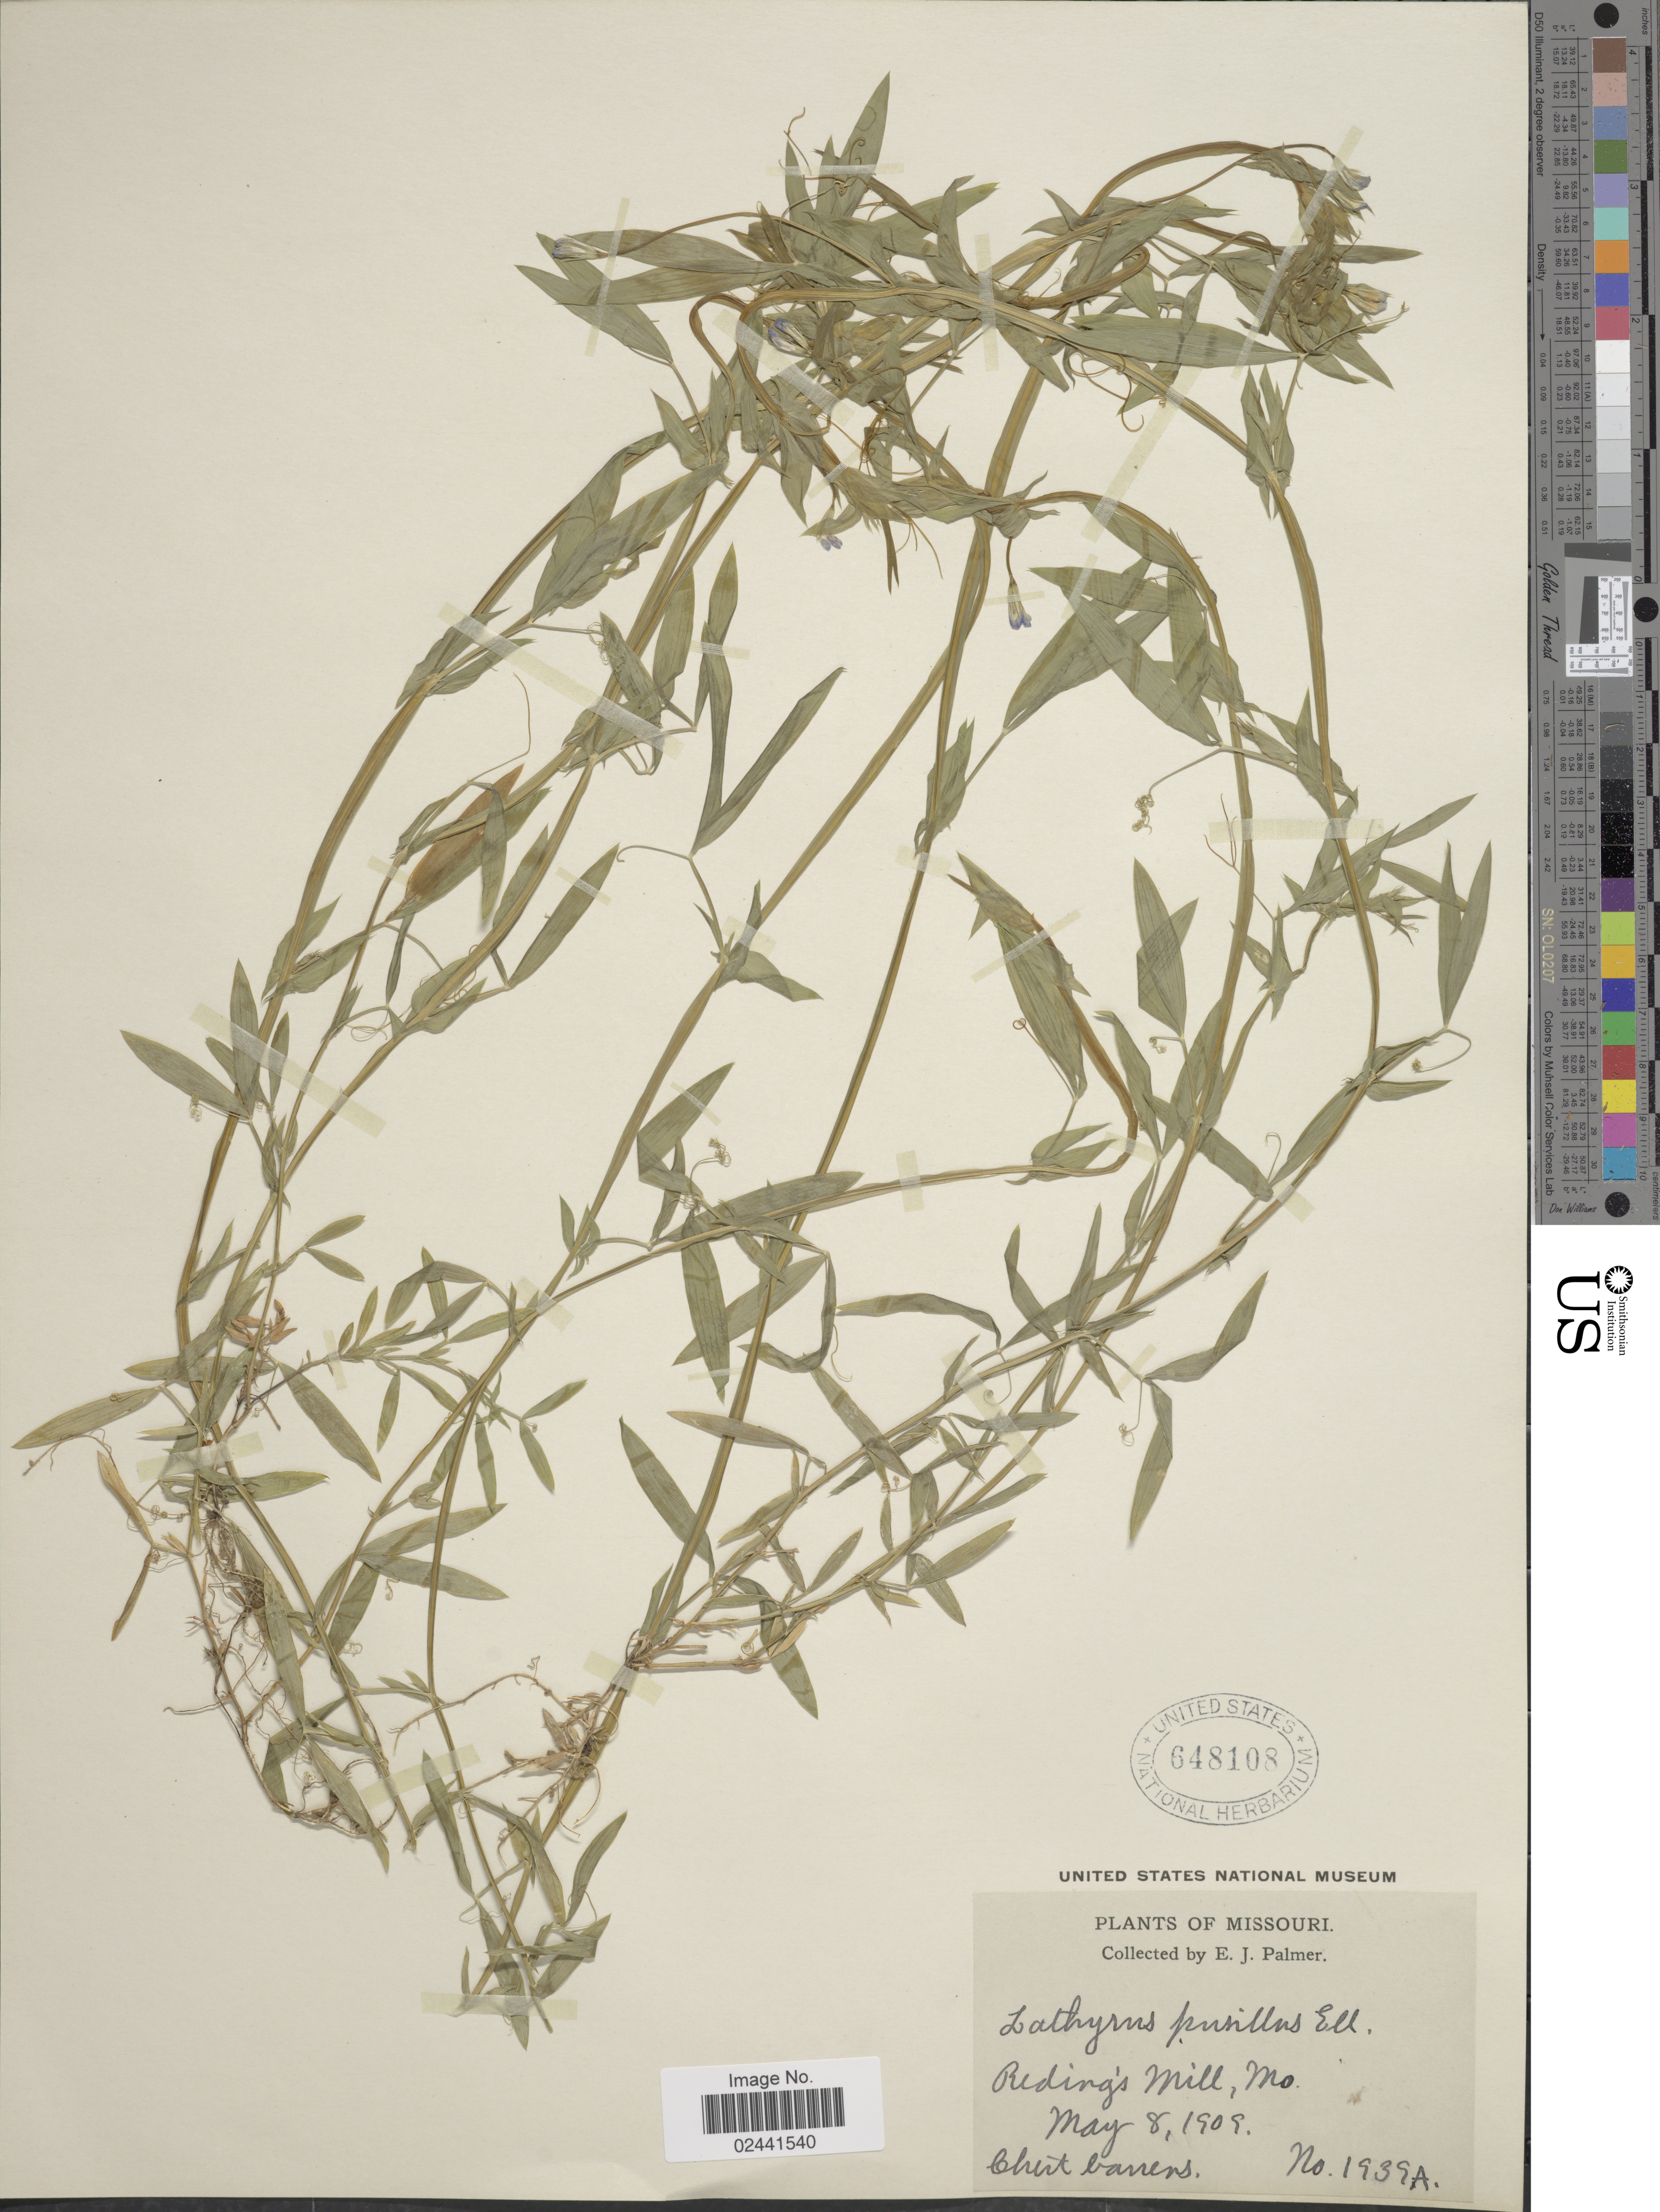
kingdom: Plantae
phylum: Tracheophyta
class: Magnoliopsida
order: Fabales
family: Fabaceae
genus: Lathyrus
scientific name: Lathyrus pusillus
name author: Elliott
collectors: E. J. Palmer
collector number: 1939A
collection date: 1909-05-08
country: United States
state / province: Missouri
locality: Reding's Mill, Ghert barrens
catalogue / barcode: US 648108